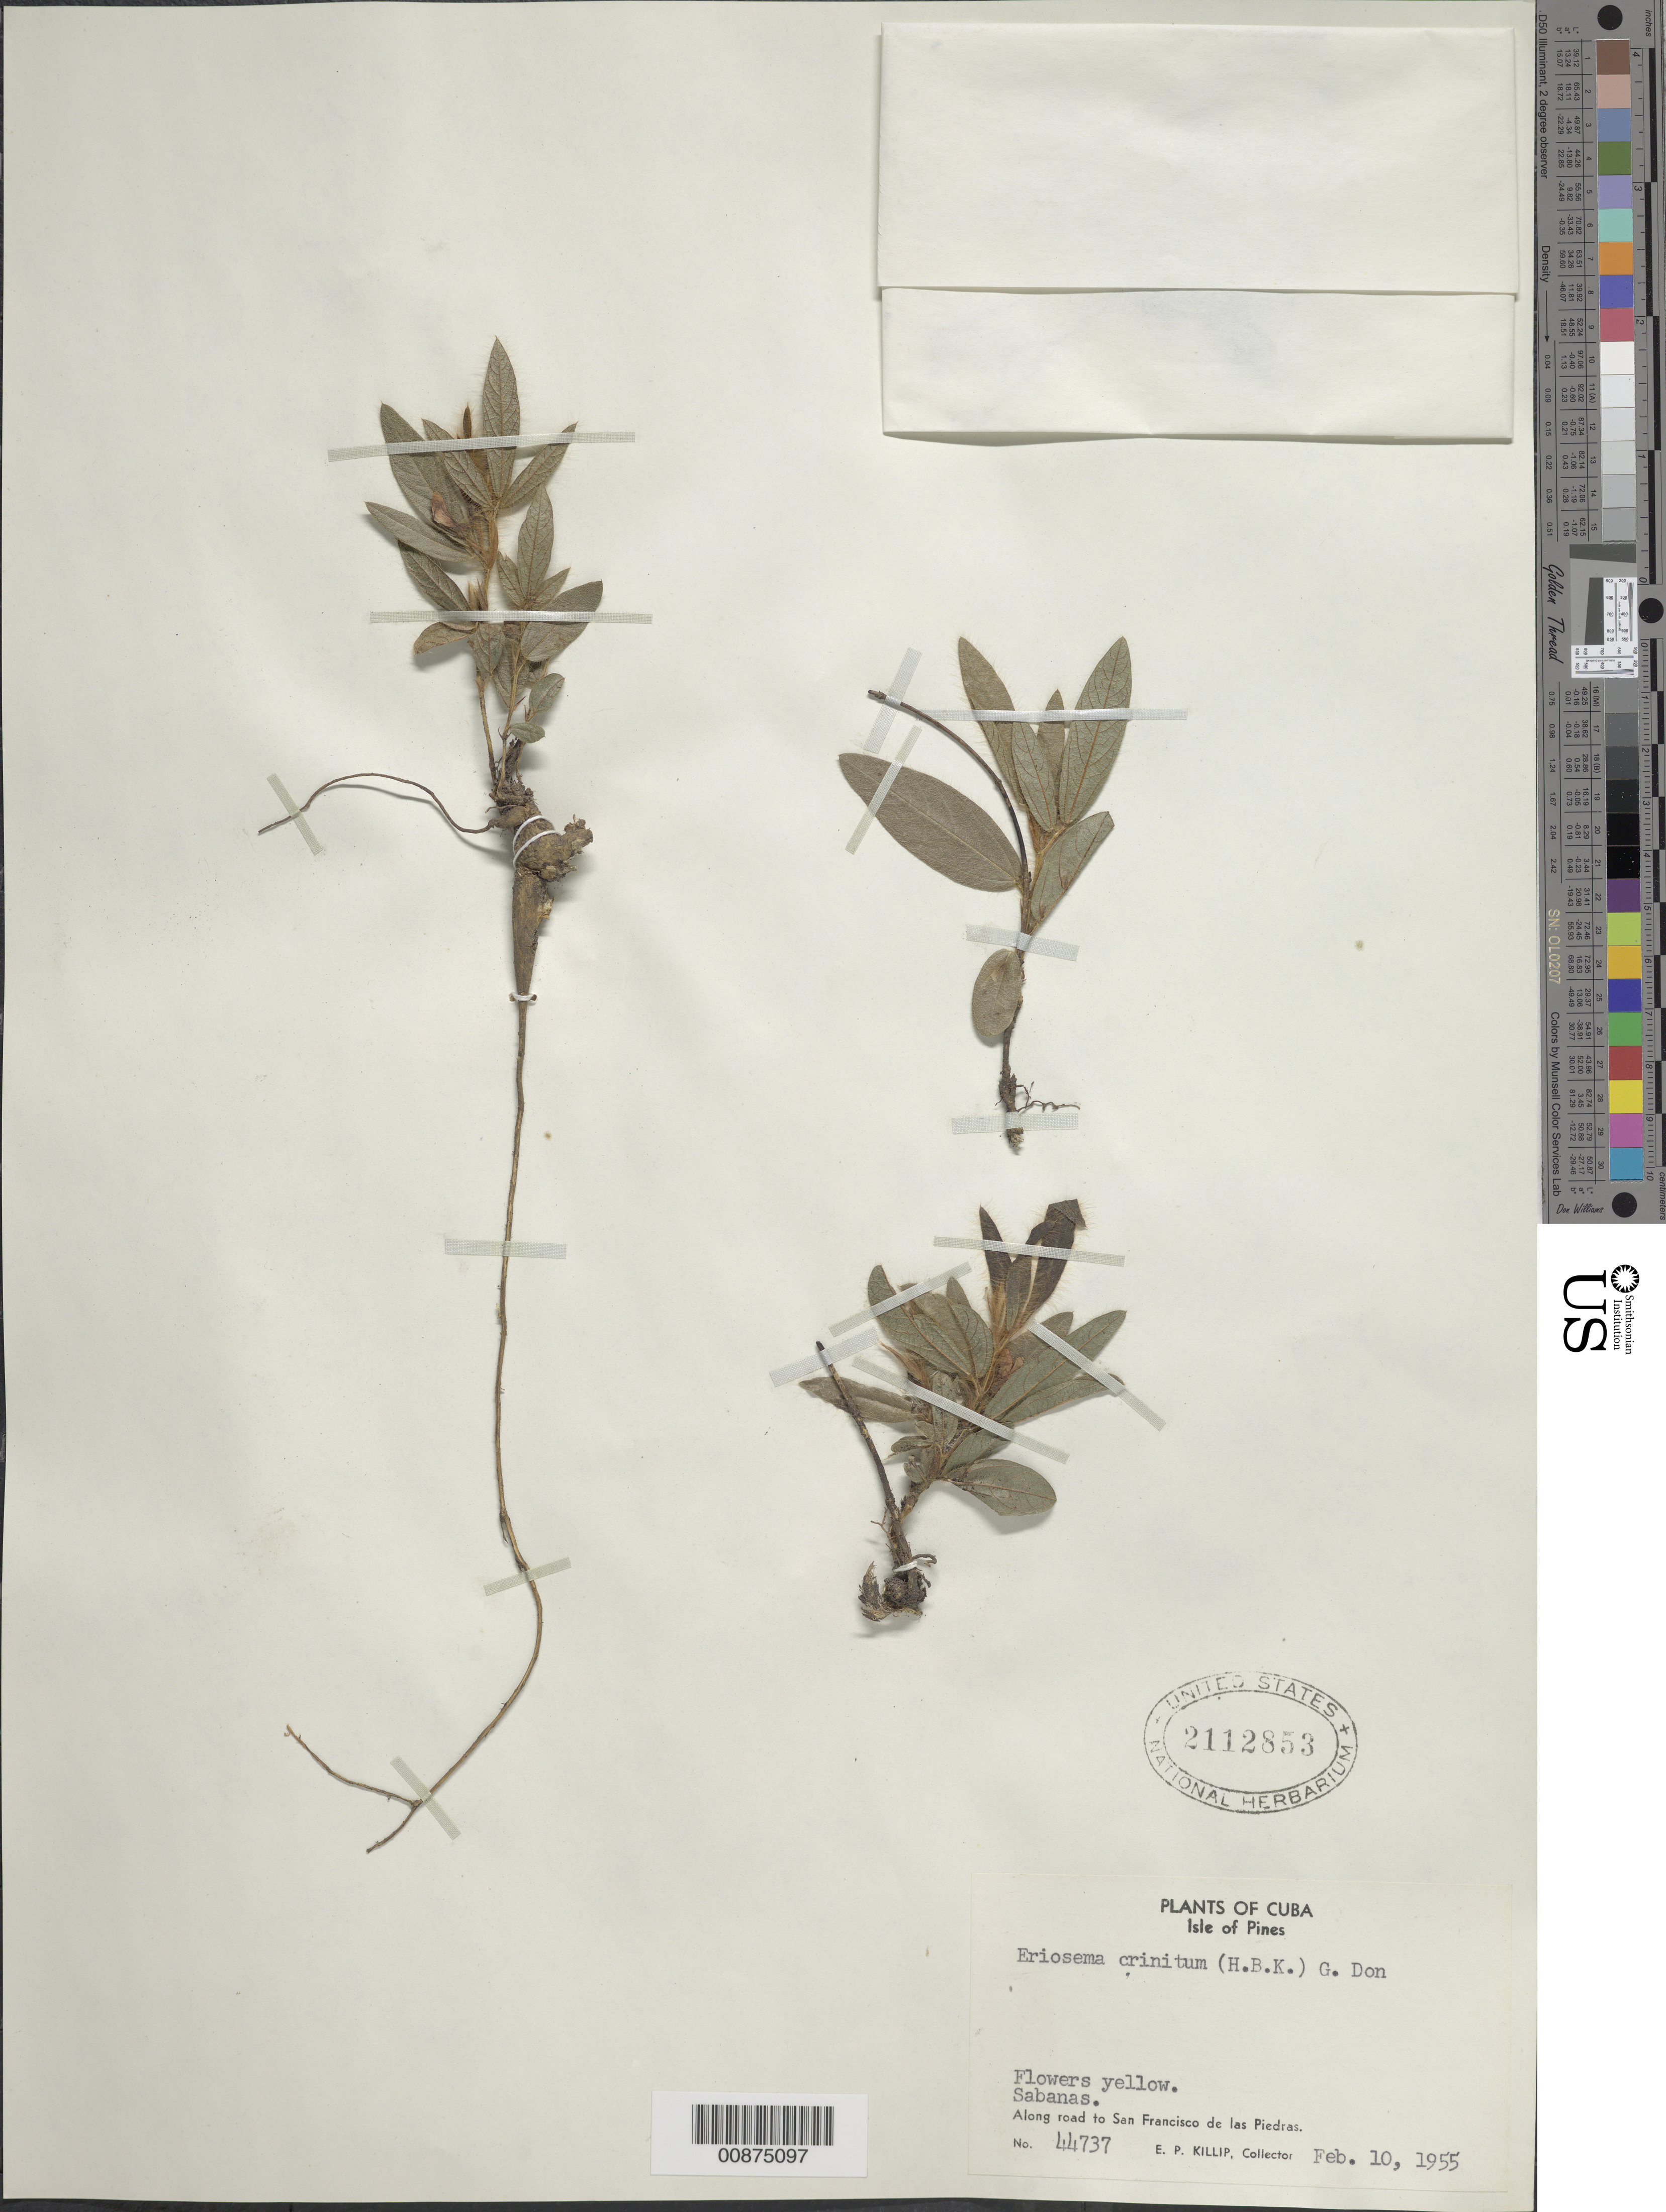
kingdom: Plantae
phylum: Tracheophyta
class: Magnoliopsida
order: Fabales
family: Fabaceae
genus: Eriosema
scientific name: Eriosema crinitum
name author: (Kunth) G. Don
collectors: E. P. Killip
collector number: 44737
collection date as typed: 10 Feb 1955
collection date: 1955-02-10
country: Cuba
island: Isla de la Juventud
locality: Isle of Pines: Along road to San Francisco de las Piedras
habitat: Sabanas.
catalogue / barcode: US 2112853